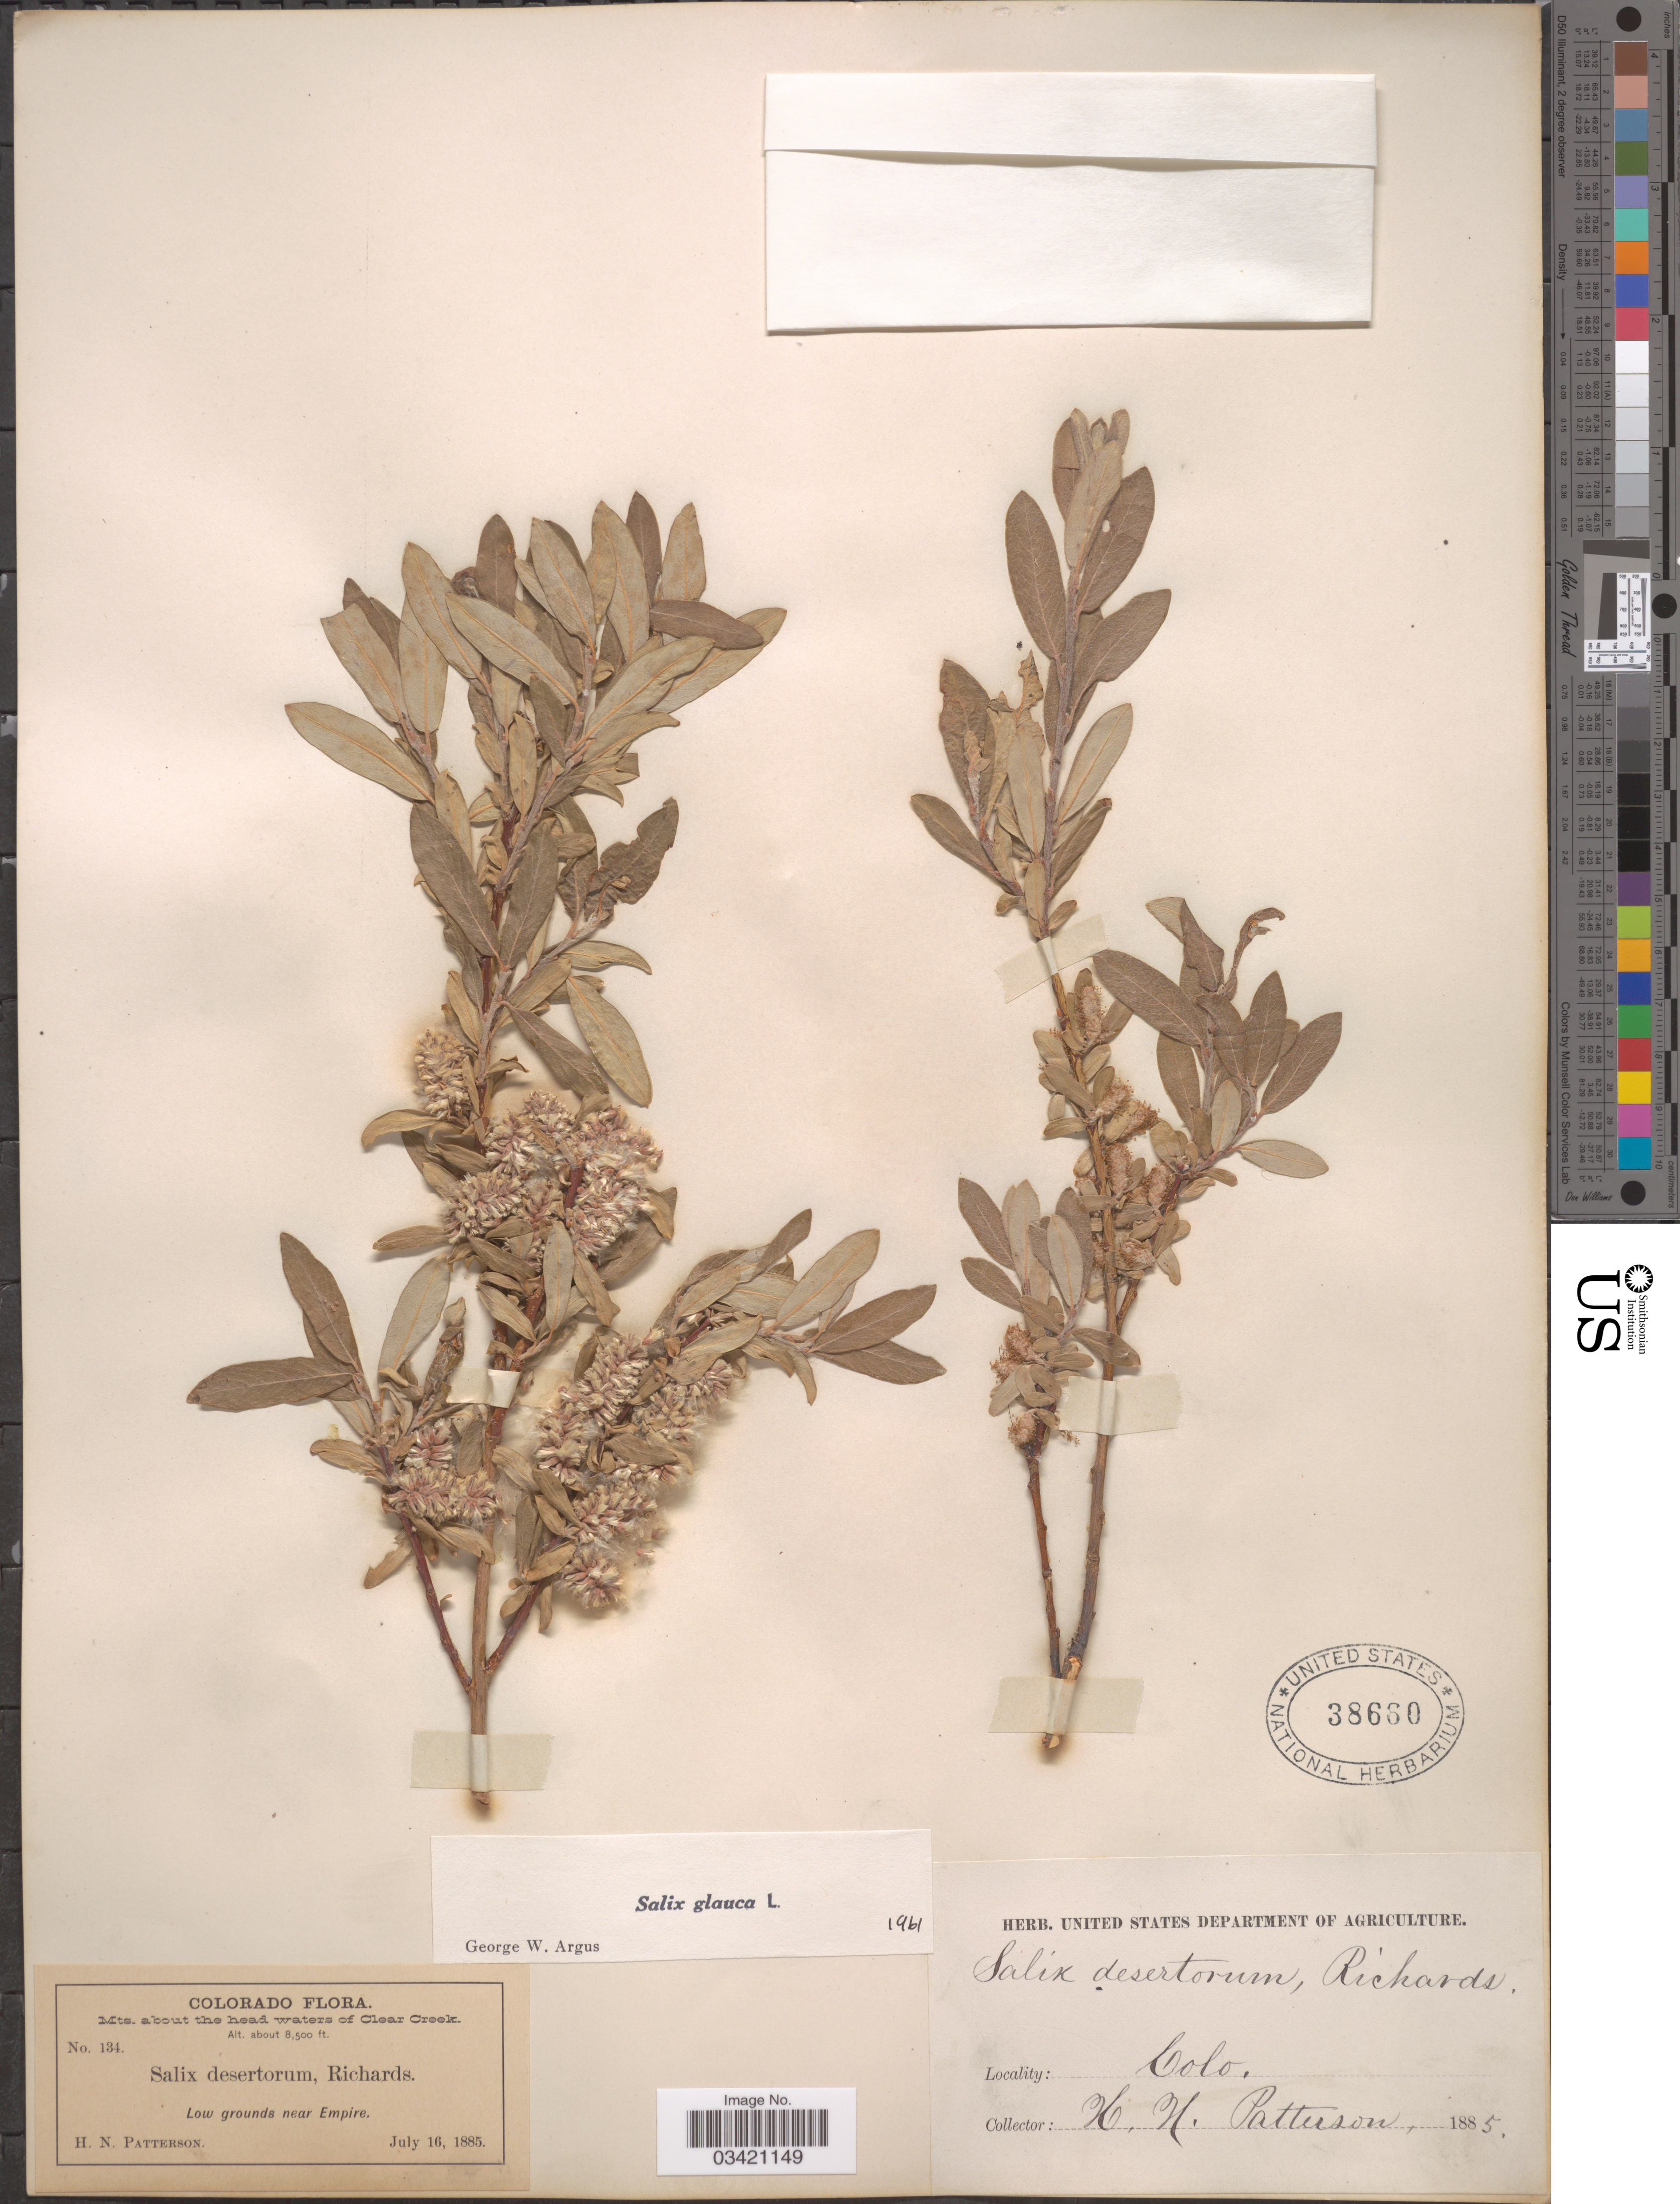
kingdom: Plantae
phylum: Tracheophyta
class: Magnoliopsida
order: Malpighiales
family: Salicaceae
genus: Salix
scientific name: Salix glauca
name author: L.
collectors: H. N. Patterson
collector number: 134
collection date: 1885-07-16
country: United States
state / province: Colorado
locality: Mts. about the head waters of Clear Creek. Low grounds near Empire.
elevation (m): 2591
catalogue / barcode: US 38660